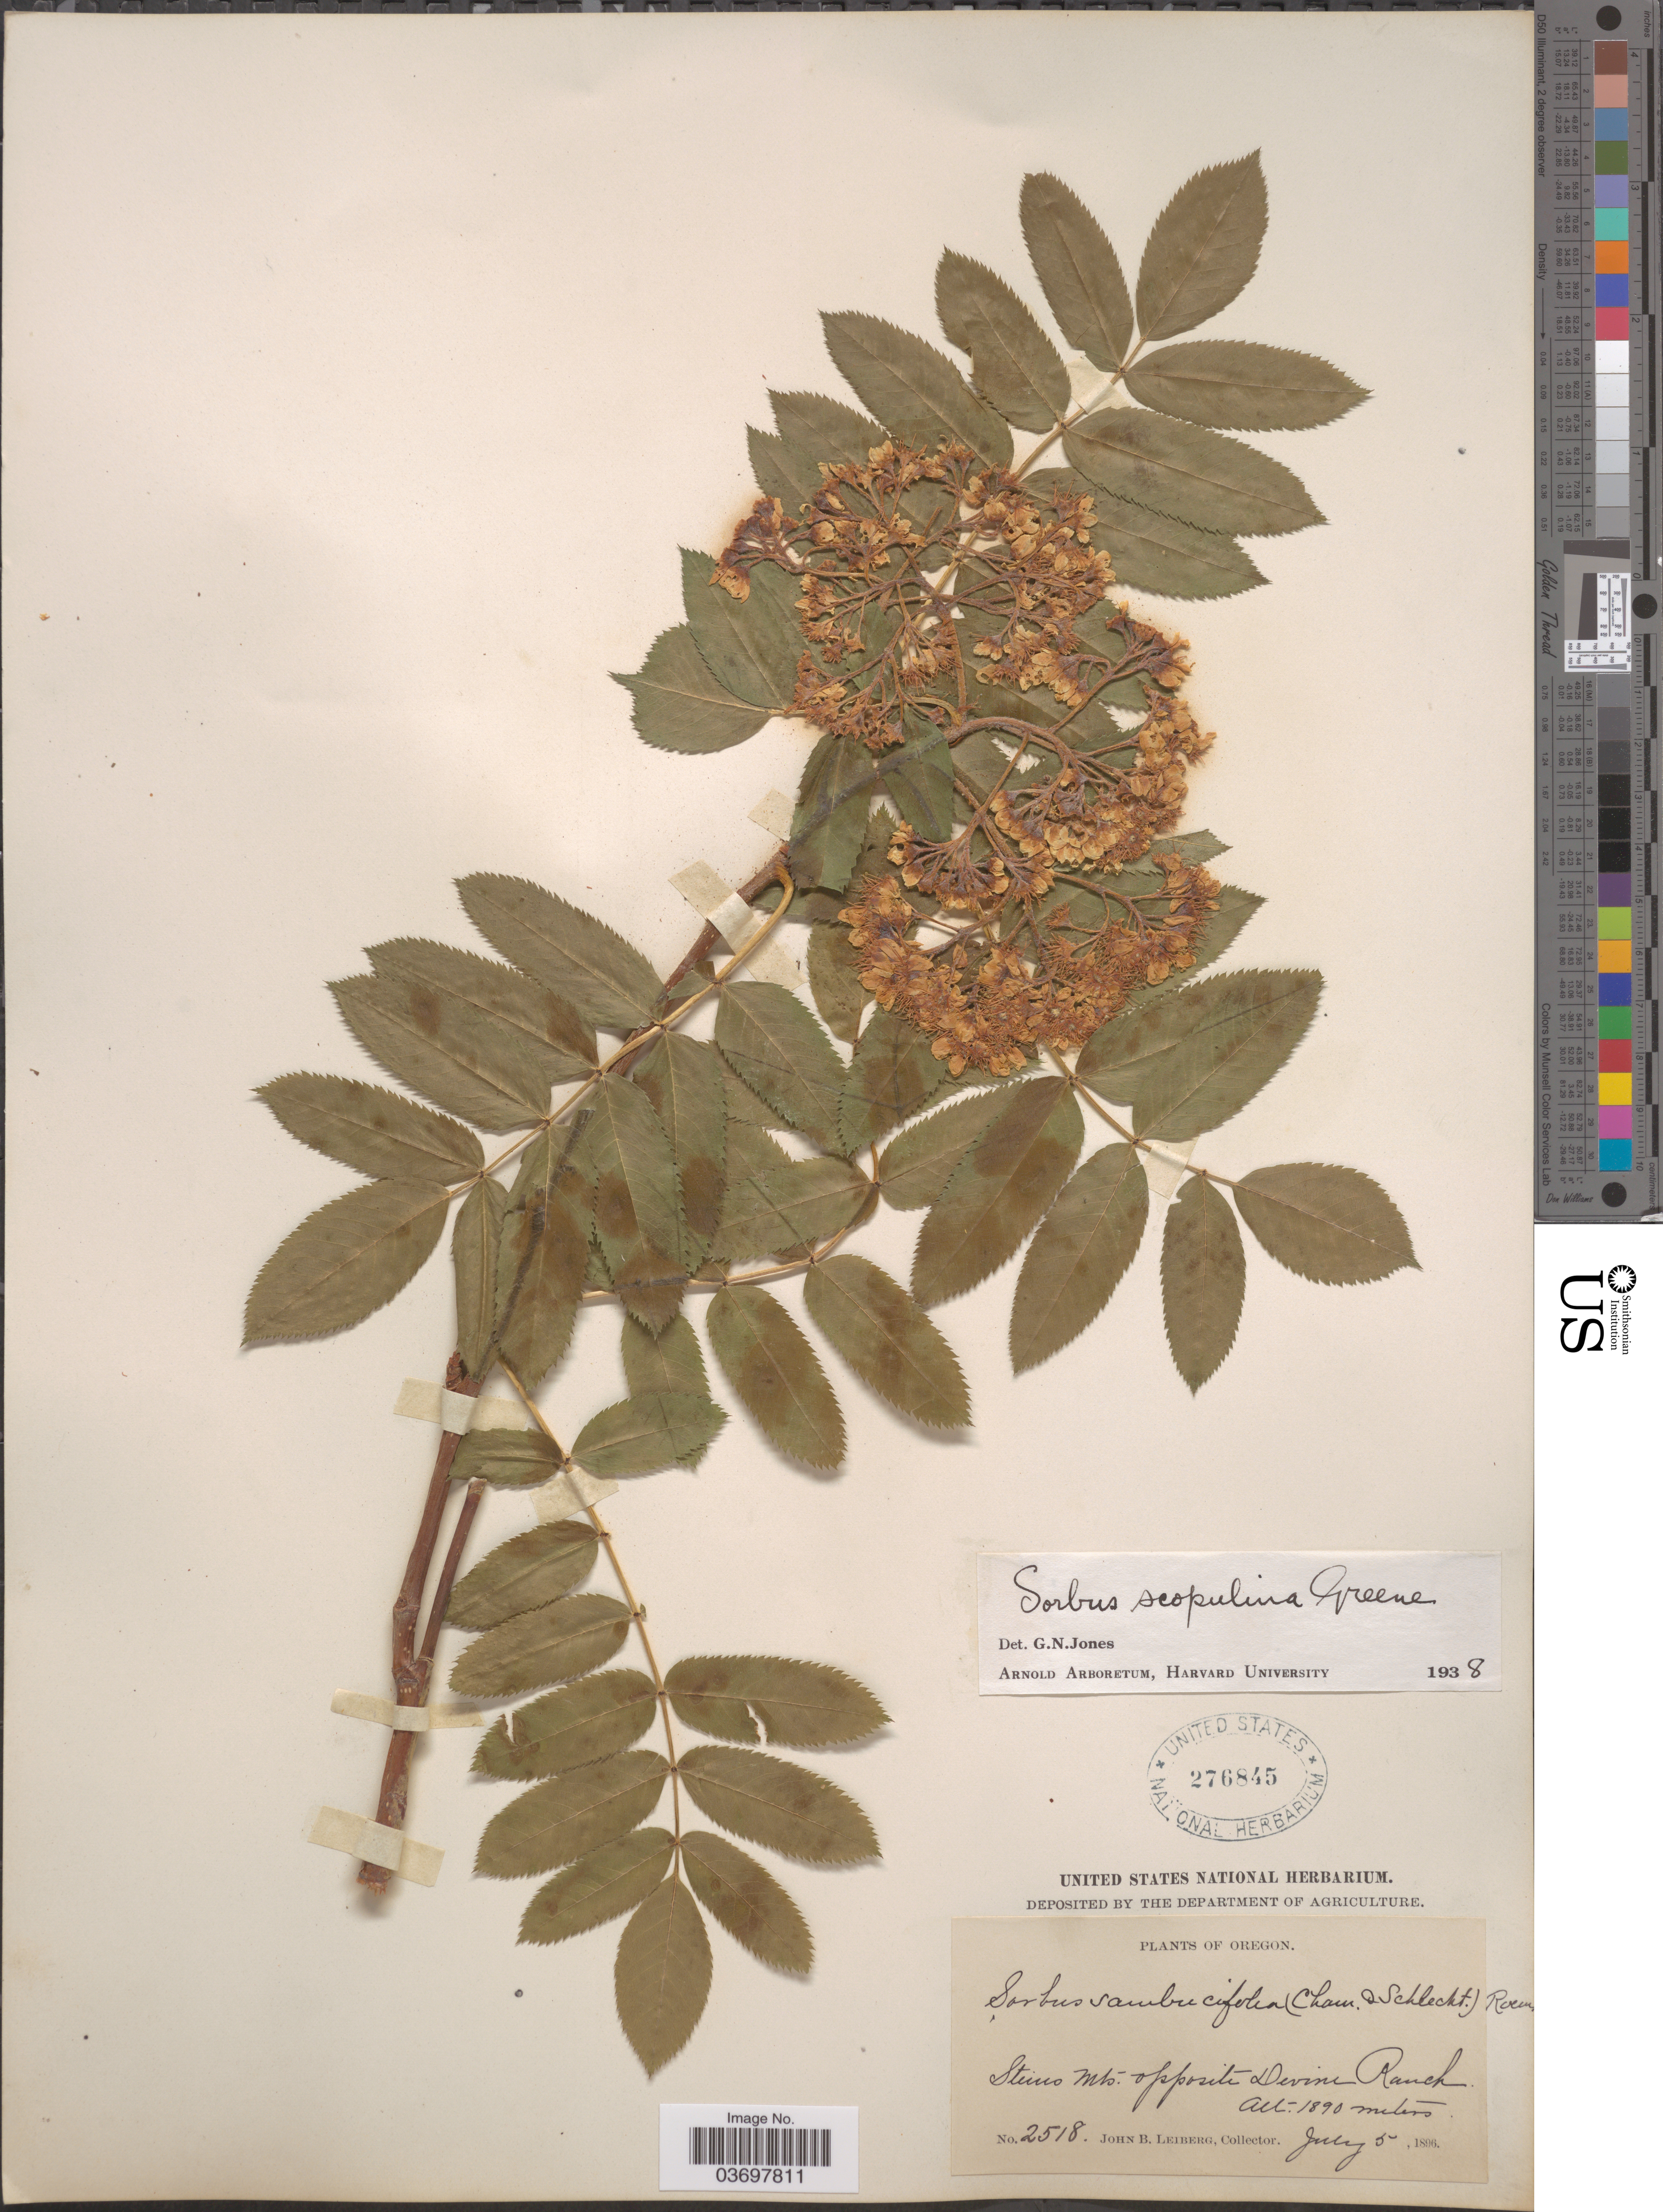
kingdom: Plantae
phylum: Tracheophyta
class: Magnoliopsida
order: Rosales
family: Rosaceae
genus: Sorbus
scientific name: Sorbus scopulina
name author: Greene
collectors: J. B. Leiberg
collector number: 2518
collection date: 1896-07-05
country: United States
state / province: Oregon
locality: Steins Mts. Opposite Devine Ranch.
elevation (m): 1890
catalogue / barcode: US 276845